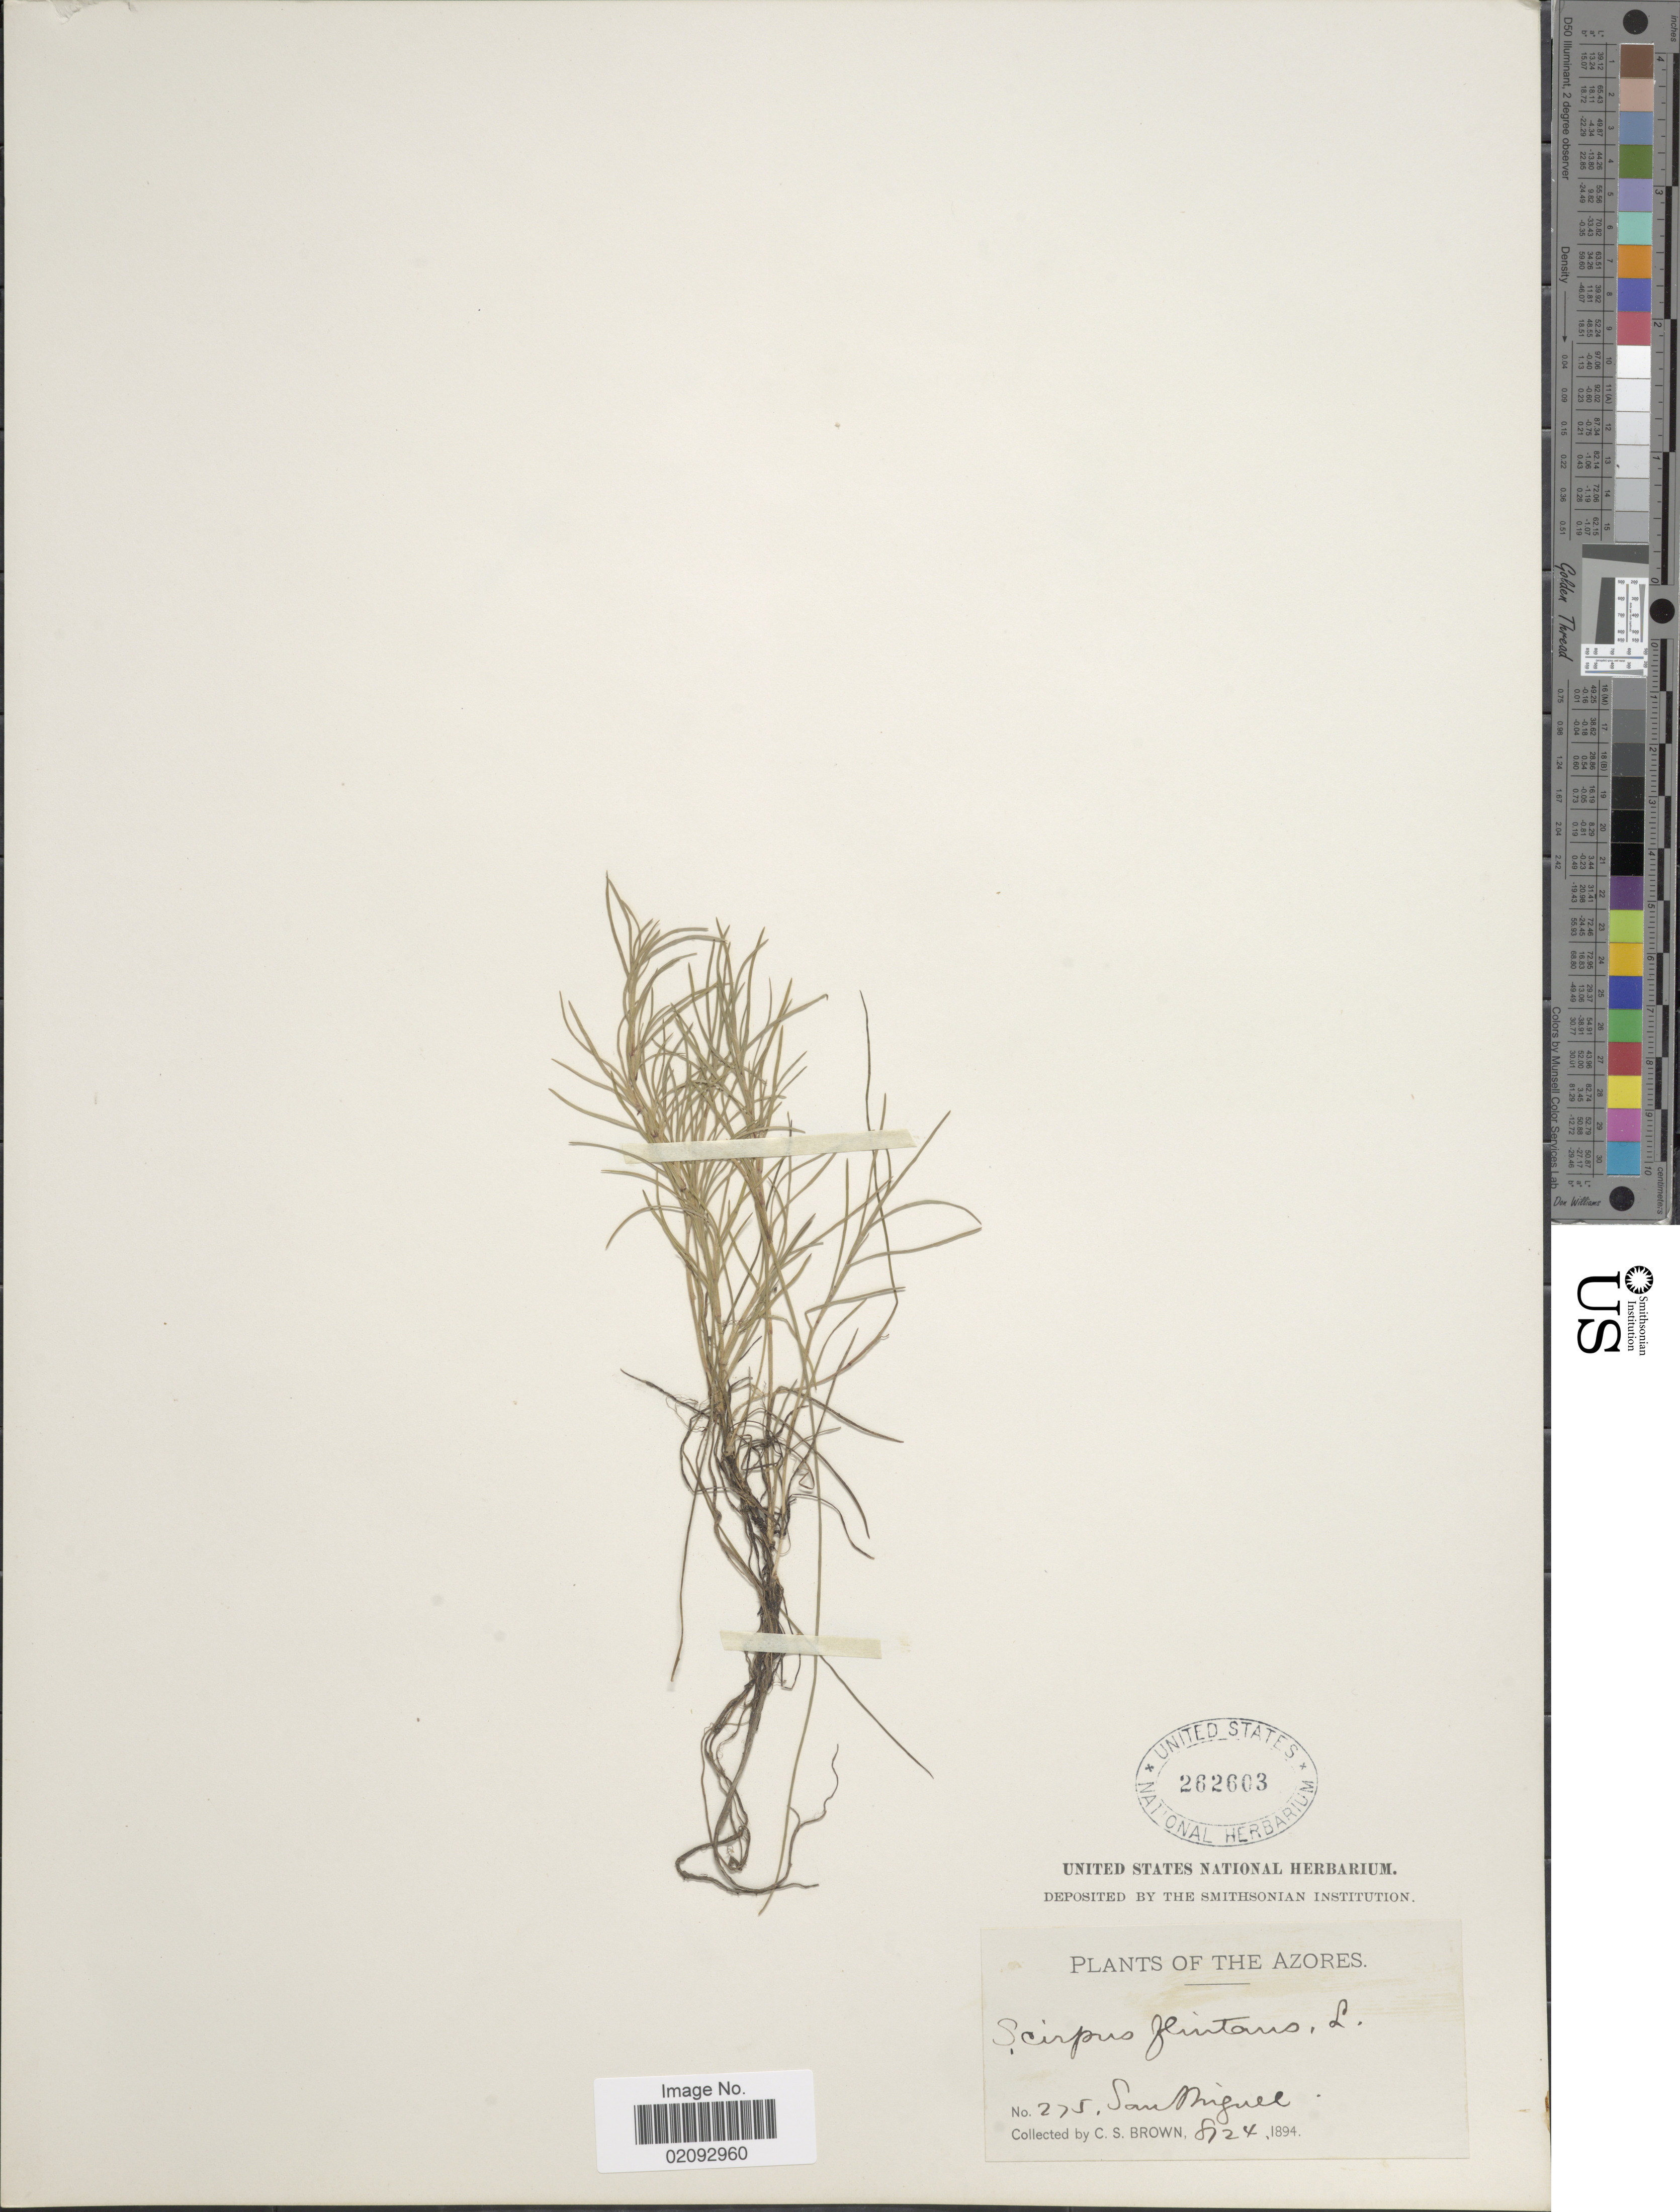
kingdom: Plantae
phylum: Tracheophyta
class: Liliopsida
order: Poales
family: Cyperaceae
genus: Isolepis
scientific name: Isolepis fluitans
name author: (L.) R. Br.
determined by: Strong, Mark T., (BOT), Smithsonian Institution - National Museum of Natural History (UNITED STATES)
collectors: C. S. Brown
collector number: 275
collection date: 1894-08-24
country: Portugal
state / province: Azores (Aut. Reg.)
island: São Miguel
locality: The Azores, San Miguel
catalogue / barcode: US 262603